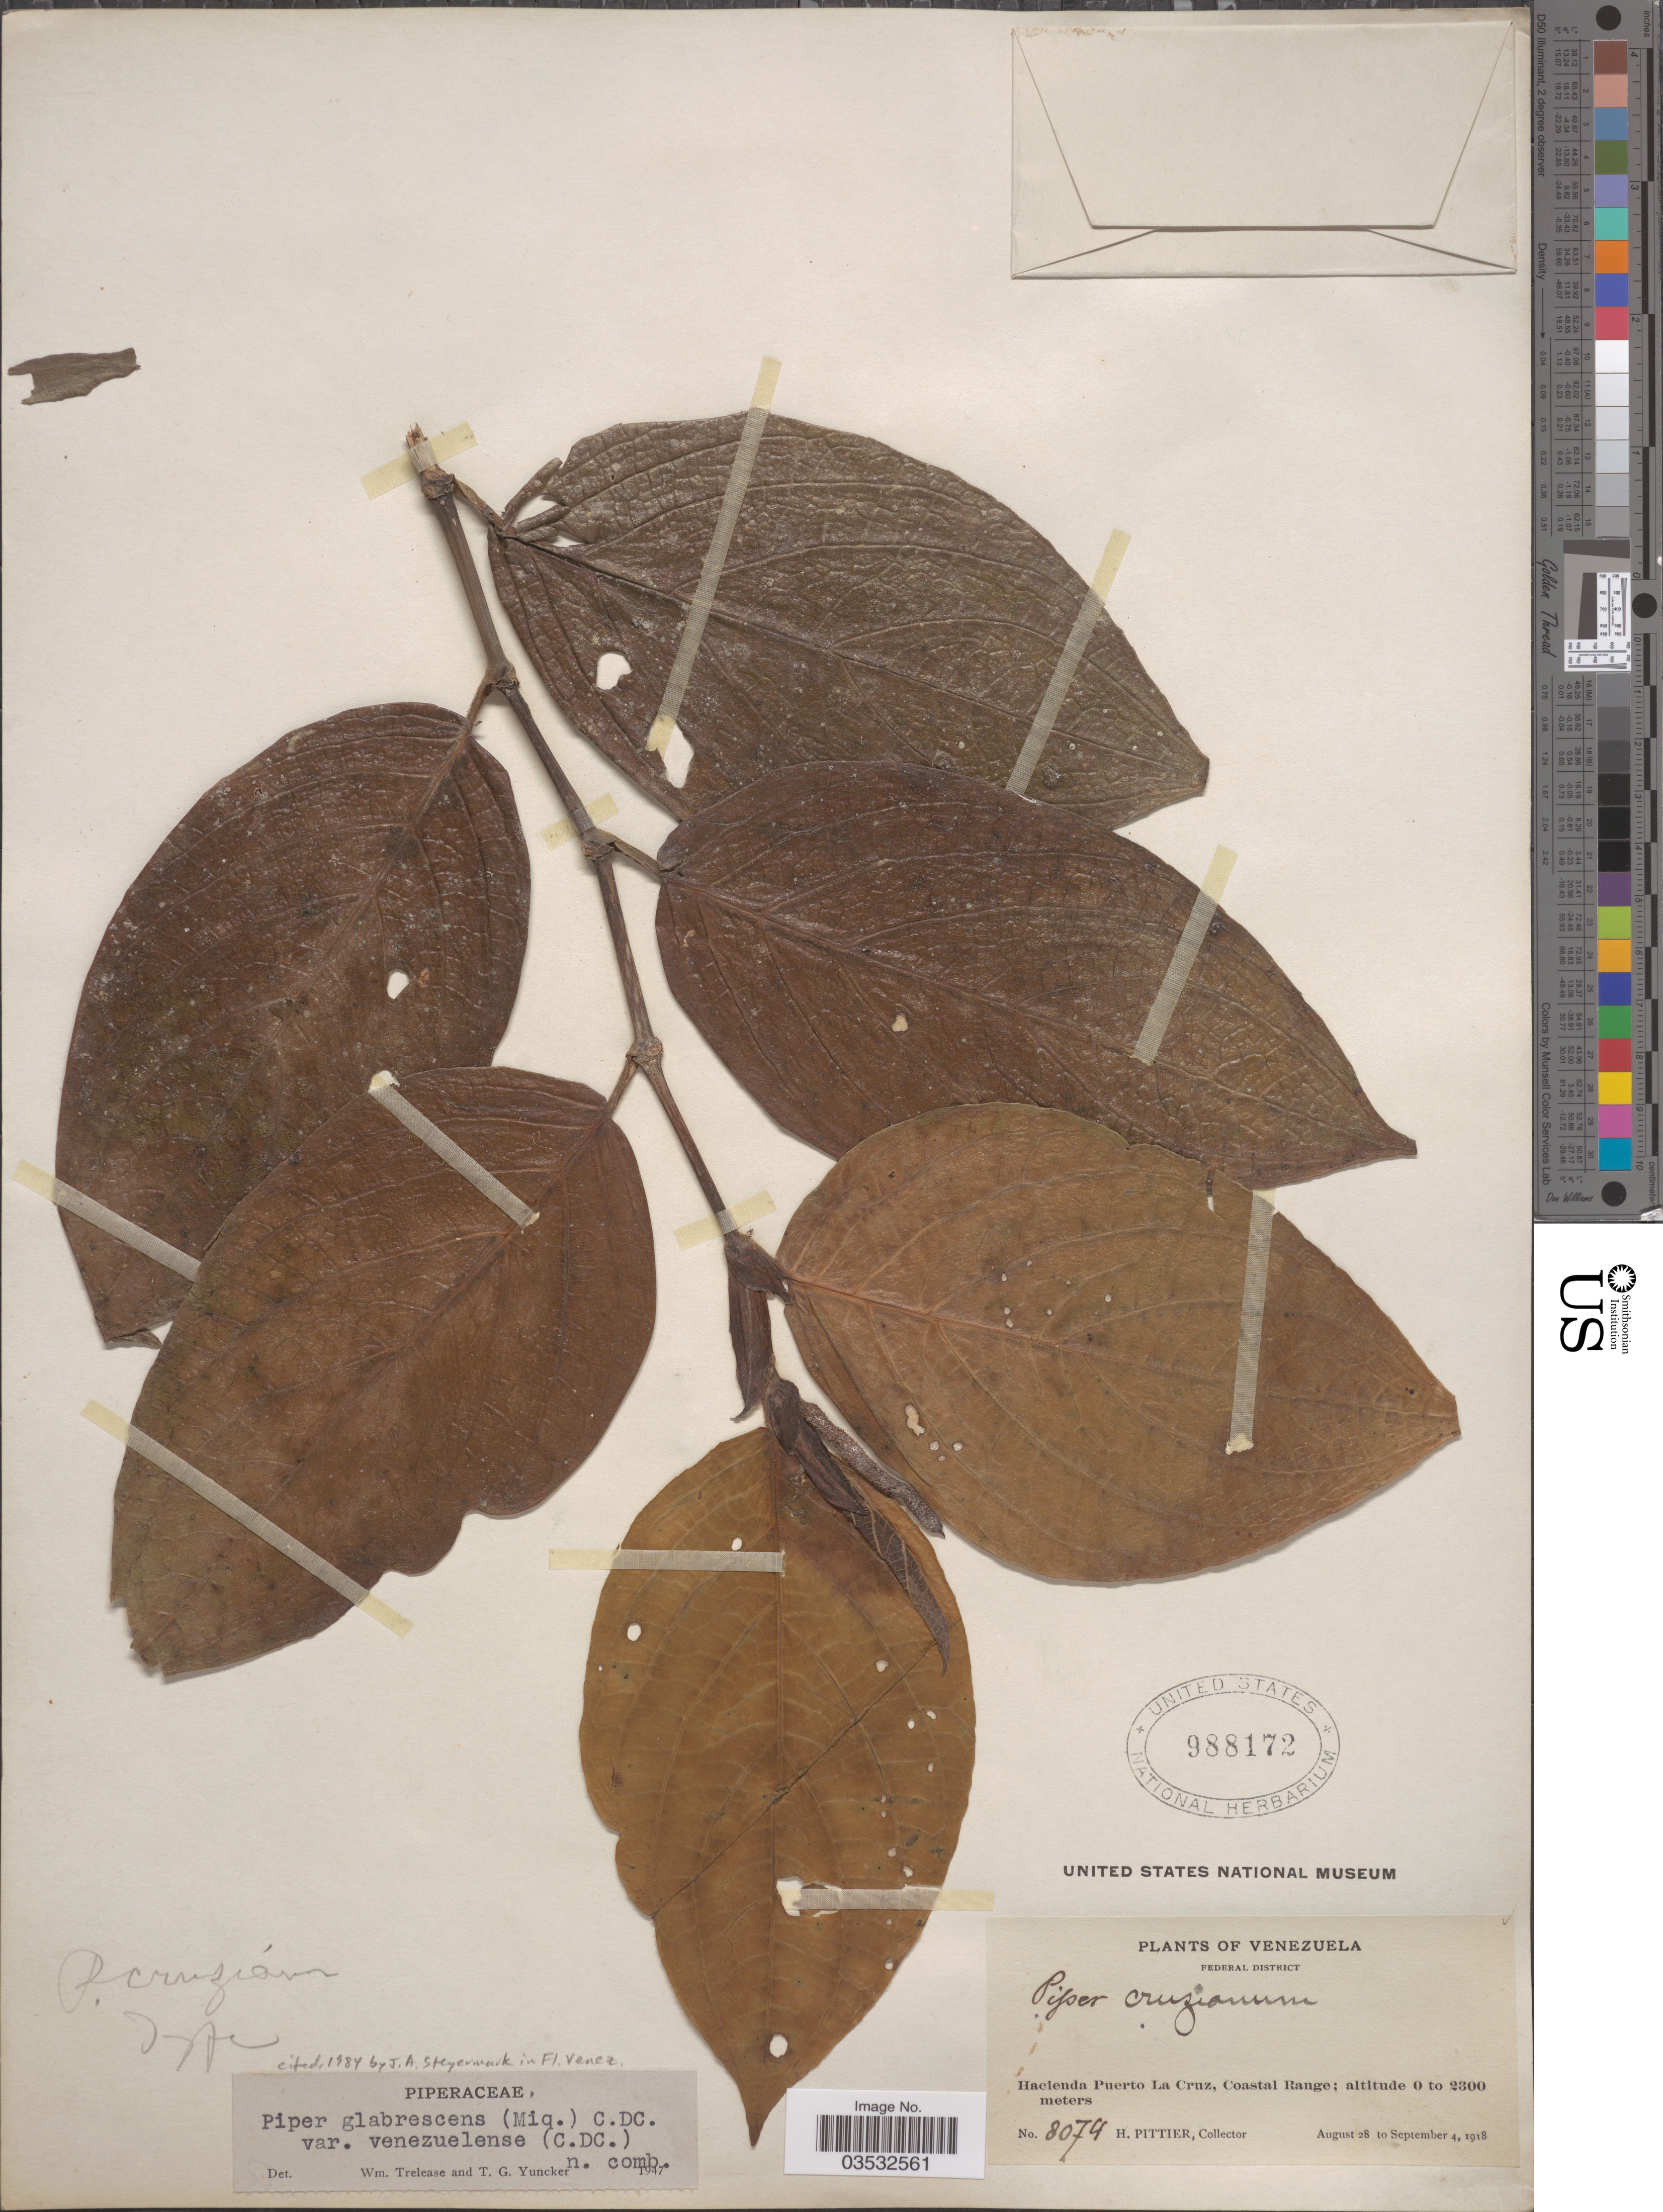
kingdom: Plantae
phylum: Tracheophyta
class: Magnoliopsida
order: Piperales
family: Piperaceae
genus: Piper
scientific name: Piper glabrescens var. venezuelense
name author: (C. DC.) Trel. & Yunck.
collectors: H. F. Pittier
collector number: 8074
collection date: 1918-08-28/1918-09-04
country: Venezuela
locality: Federal District. Hacienda Puerto La Cruz, Coastal Range.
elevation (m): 0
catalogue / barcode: US 988172